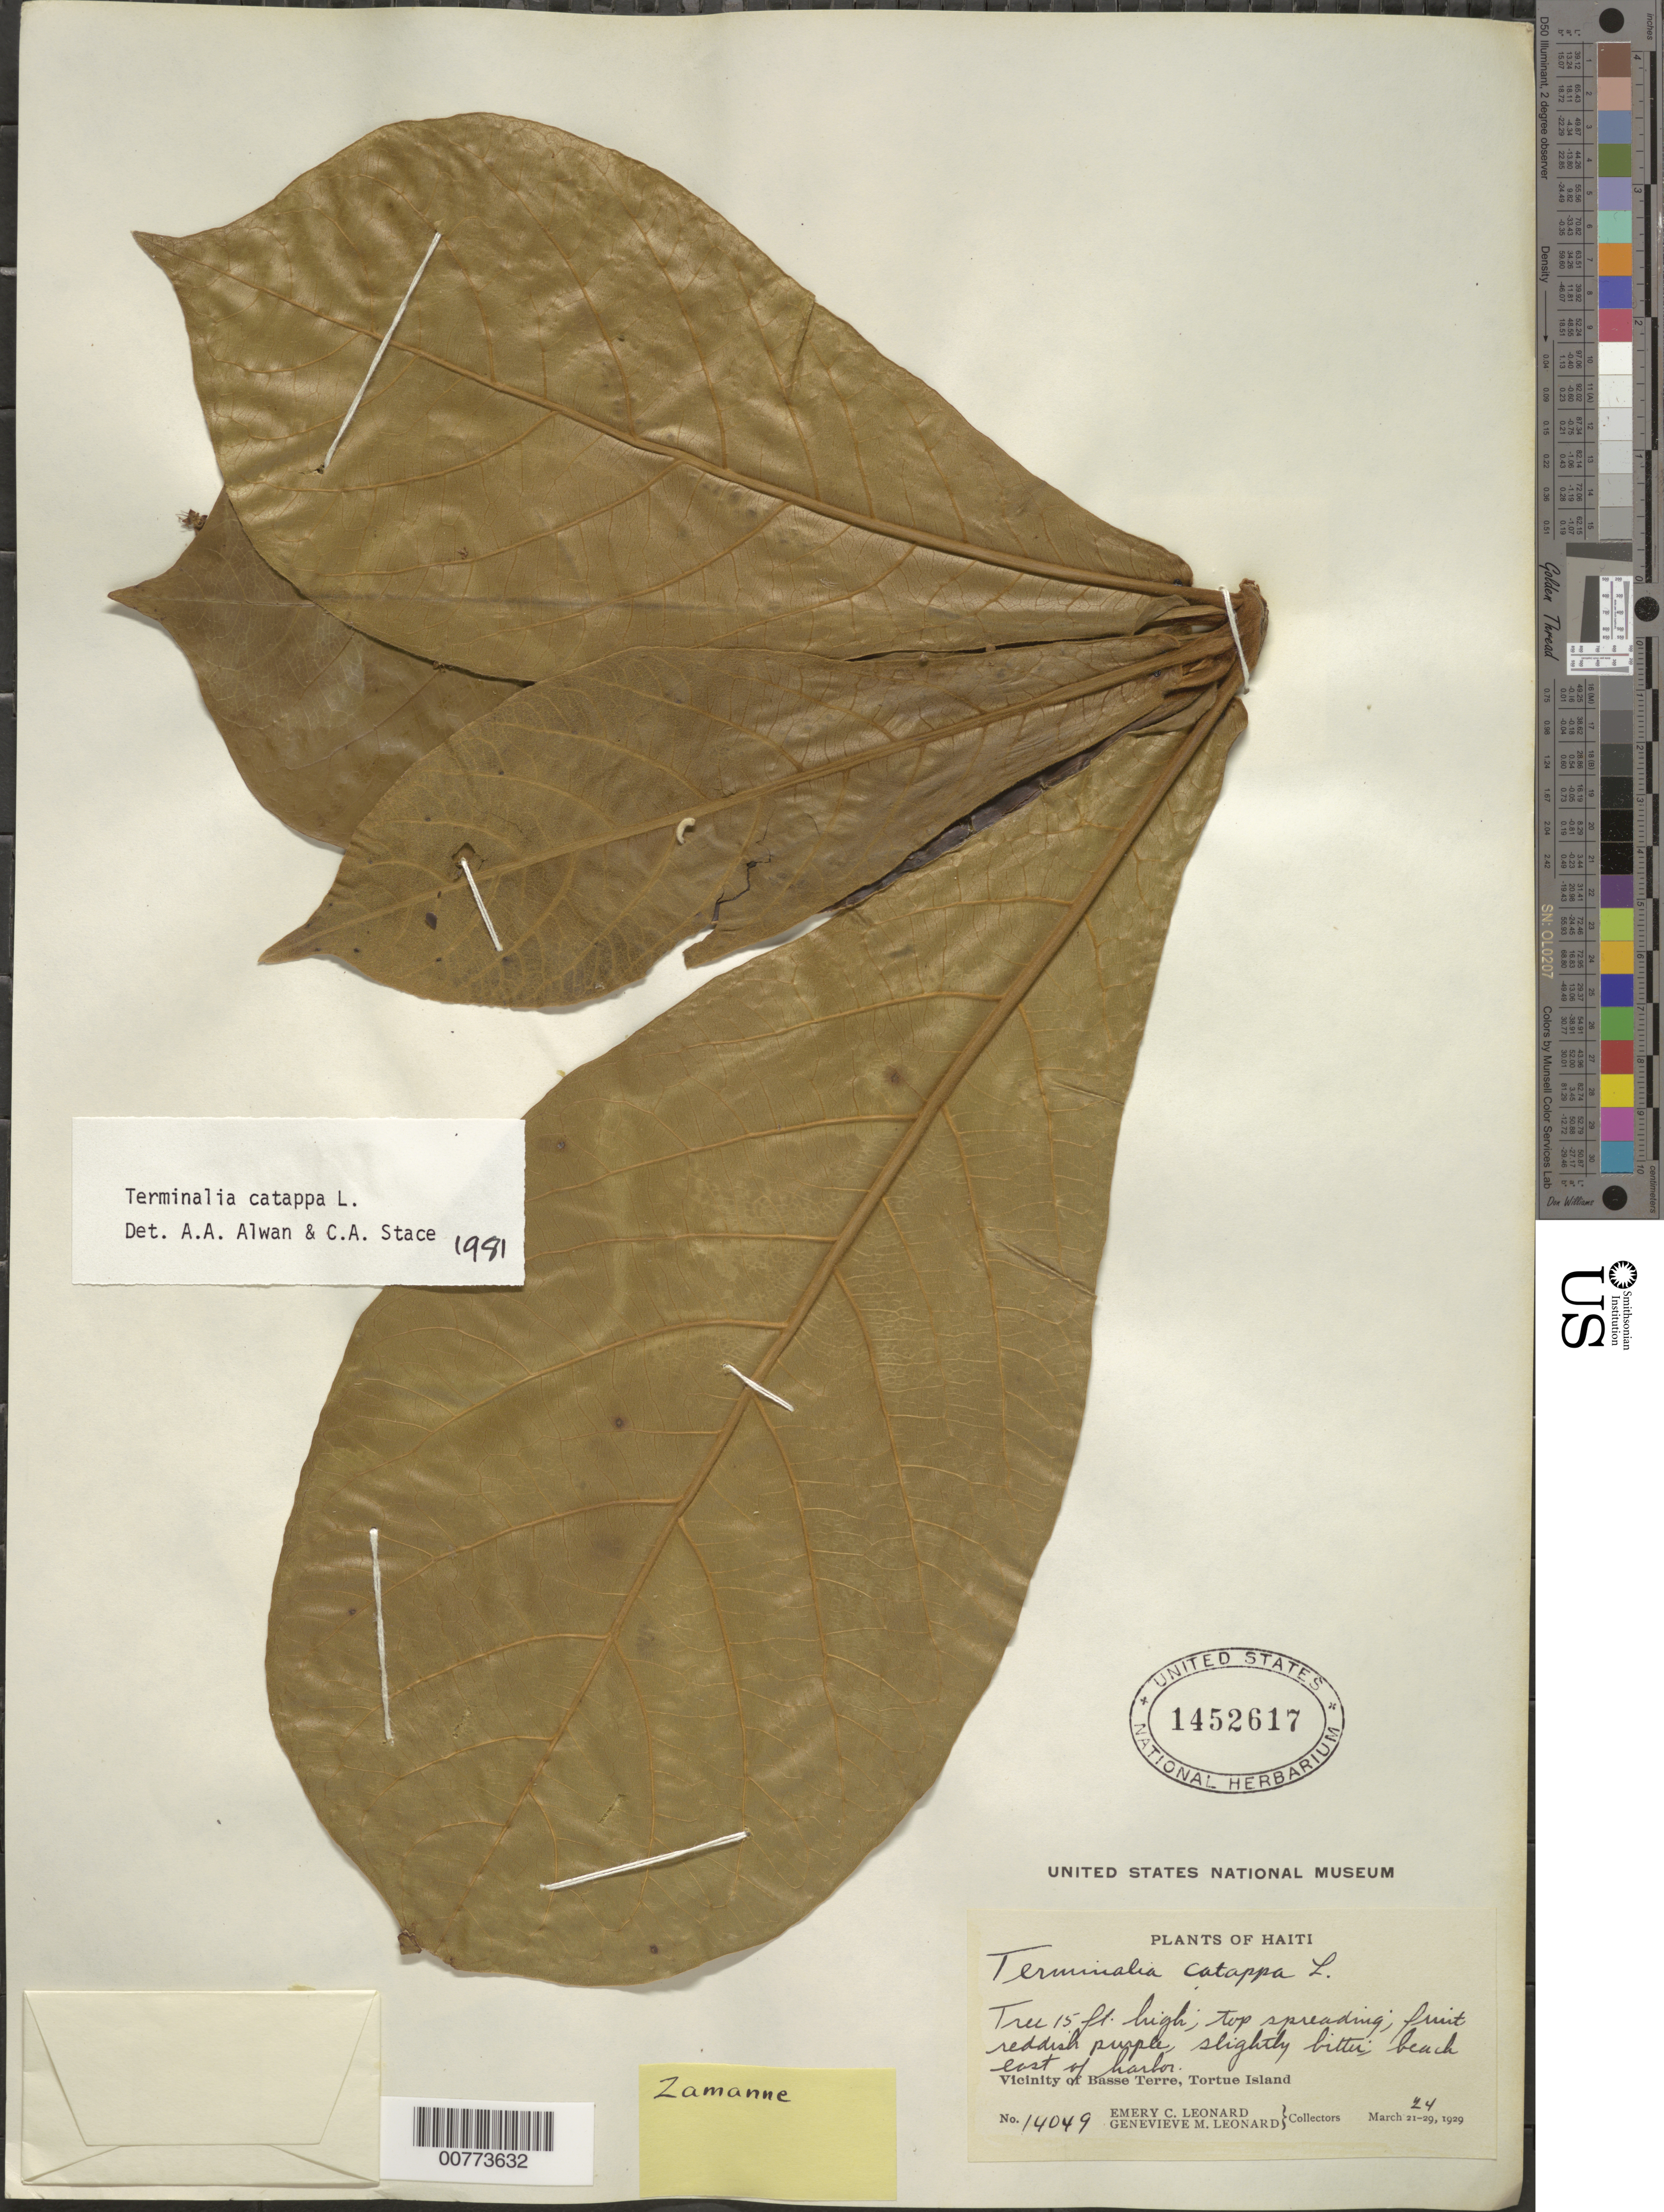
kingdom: Plantae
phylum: Tracheophyta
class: Magnoliopsida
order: Myrtales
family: Combretaceae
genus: Terminalia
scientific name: Terminalia catappa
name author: L.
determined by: Alwan, A. R.; Stace, C. A.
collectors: E. C. Leonard & G. M. Leonard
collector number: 14049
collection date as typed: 24 Mar 1929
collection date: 1929-03-24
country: Haiti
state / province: Nord-Óuest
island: Île de la Tortue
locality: Tortue Island, vicinity of Basse Terre, east of harbor.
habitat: Beach.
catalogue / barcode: US 1452617